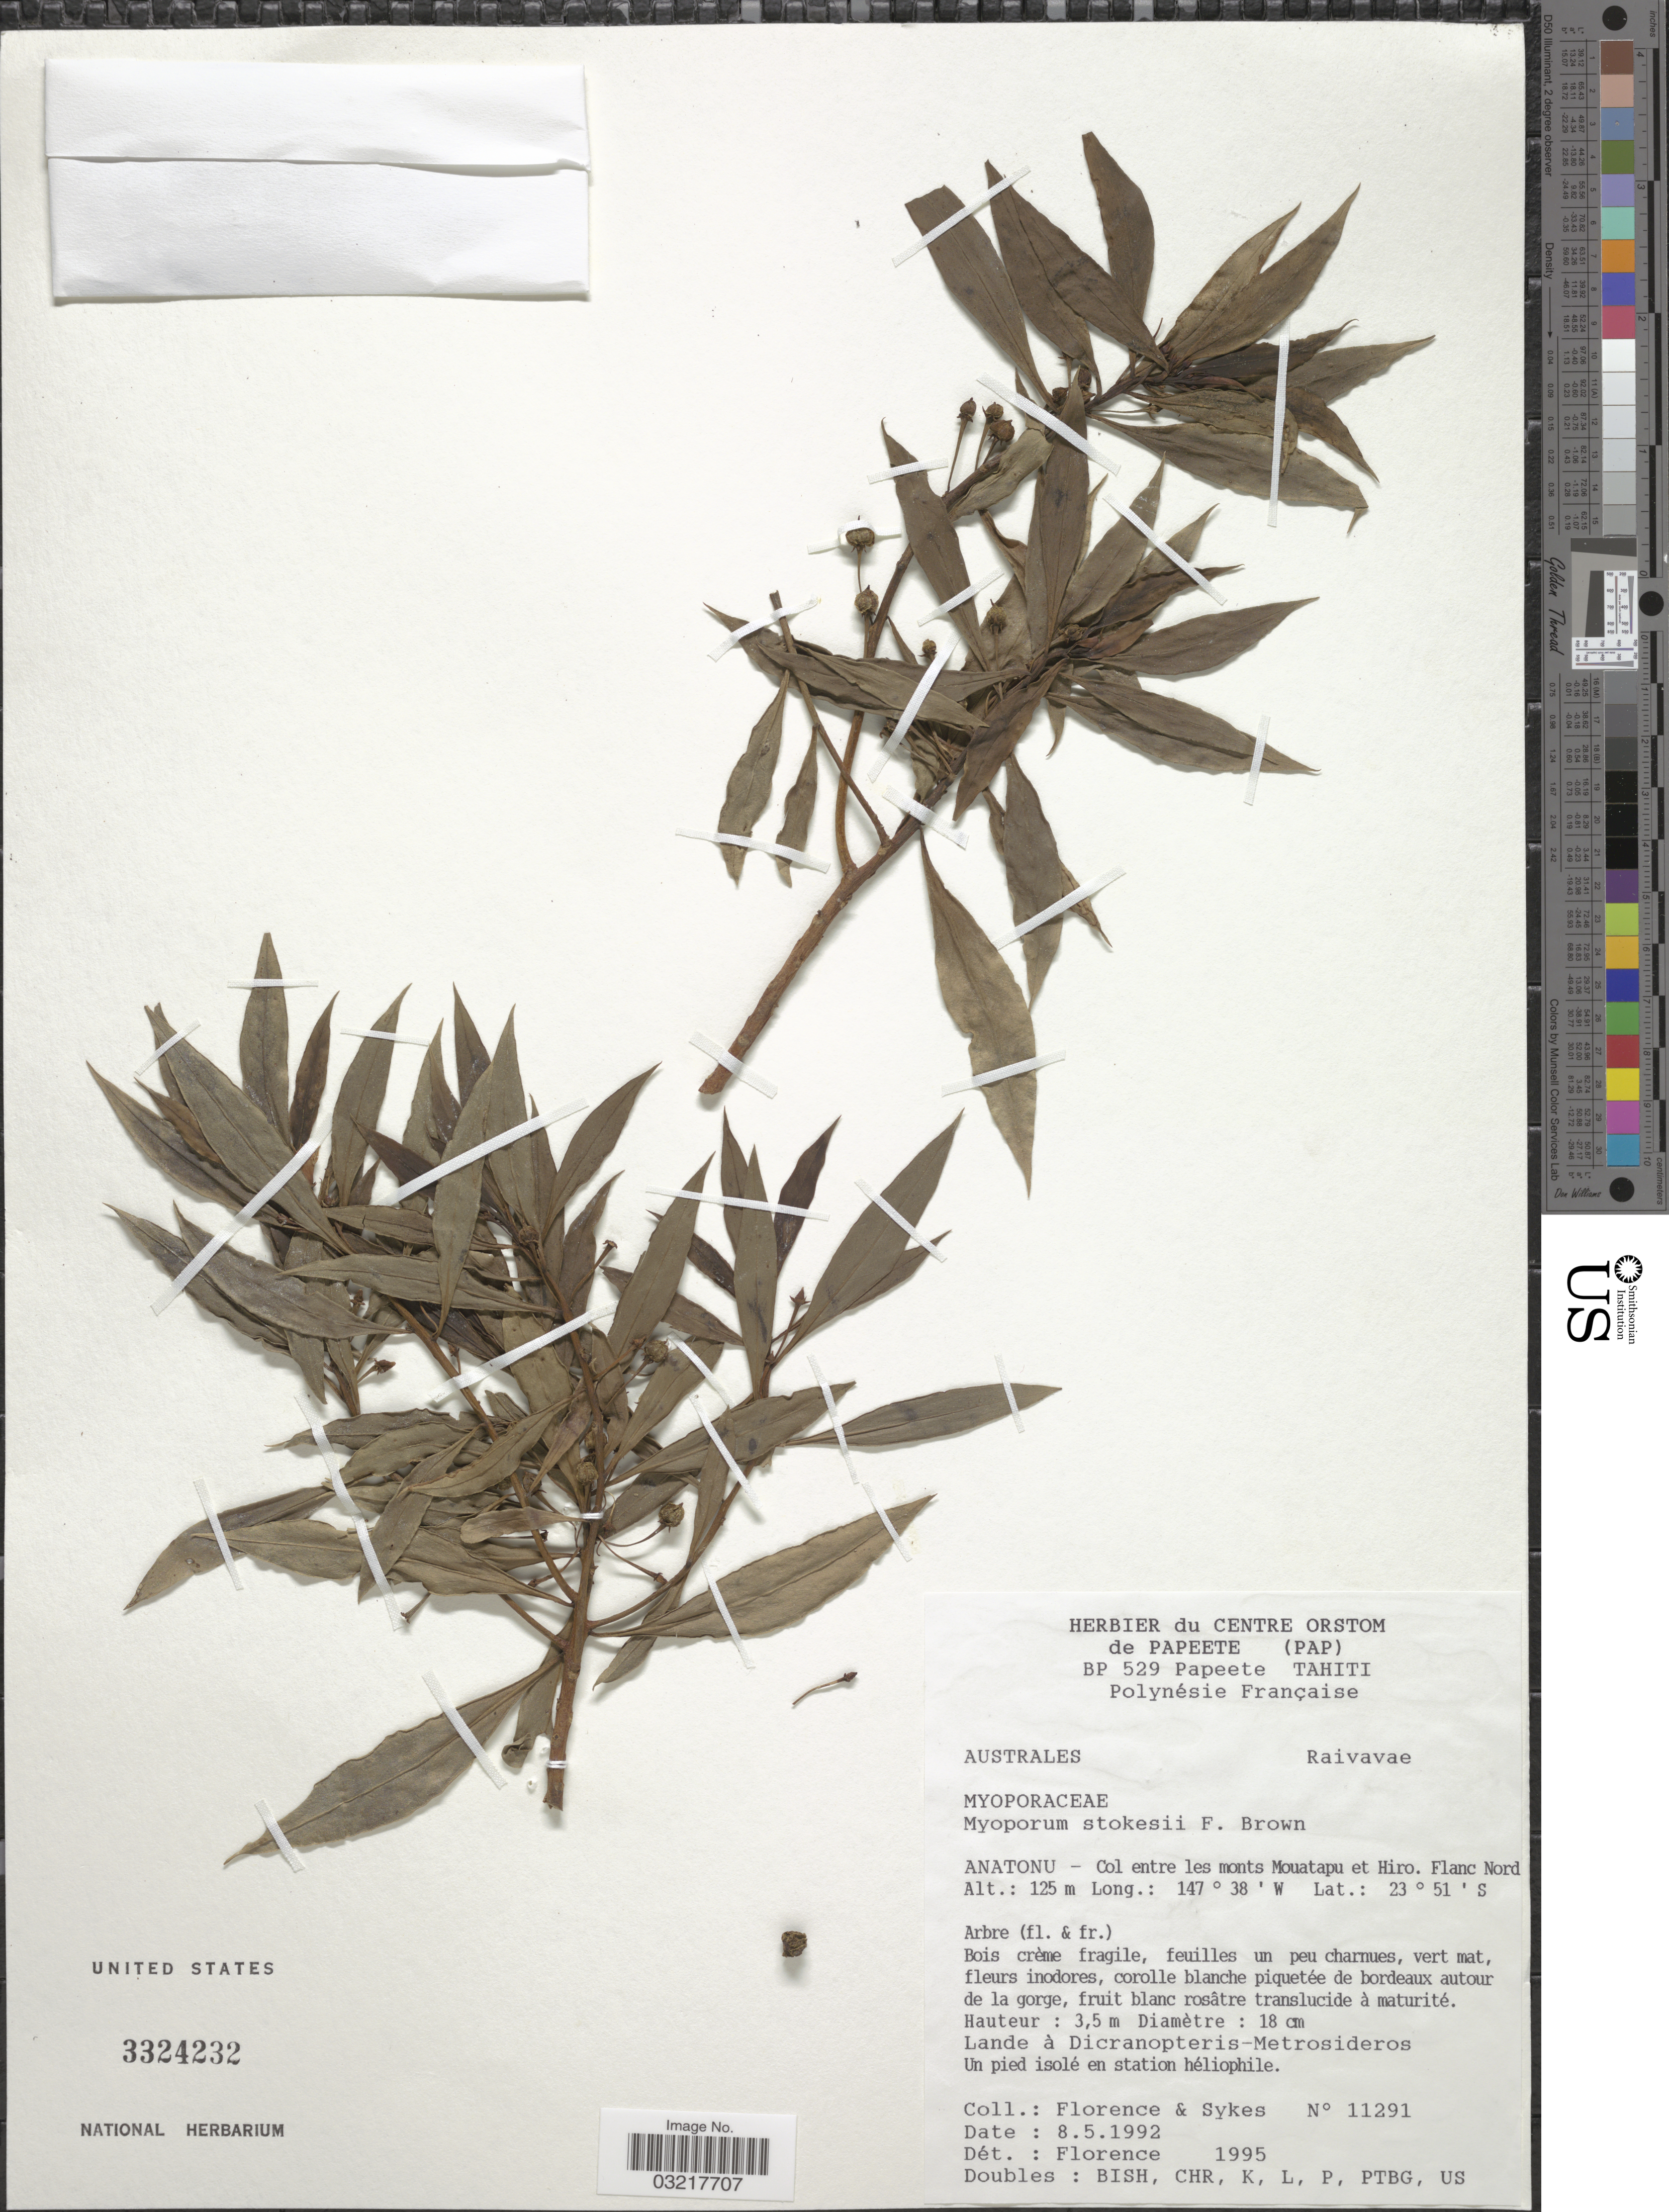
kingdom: Plantae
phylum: Tracheophyta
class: Magnoliopsida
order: Lamiales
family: Scrophulariaceae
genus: Myoporum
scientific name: Myoporum stokesii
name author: F. Br.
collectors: -. Florence & Sykes, --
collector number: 11291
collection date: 1992-05-08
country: French Polynesia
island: Raivavae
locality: Australes. Raivavae. Anatonu - Col entre les monts Mouatapu et Hiro. Flanc Nord.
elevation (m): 125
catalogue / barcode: US 3324232